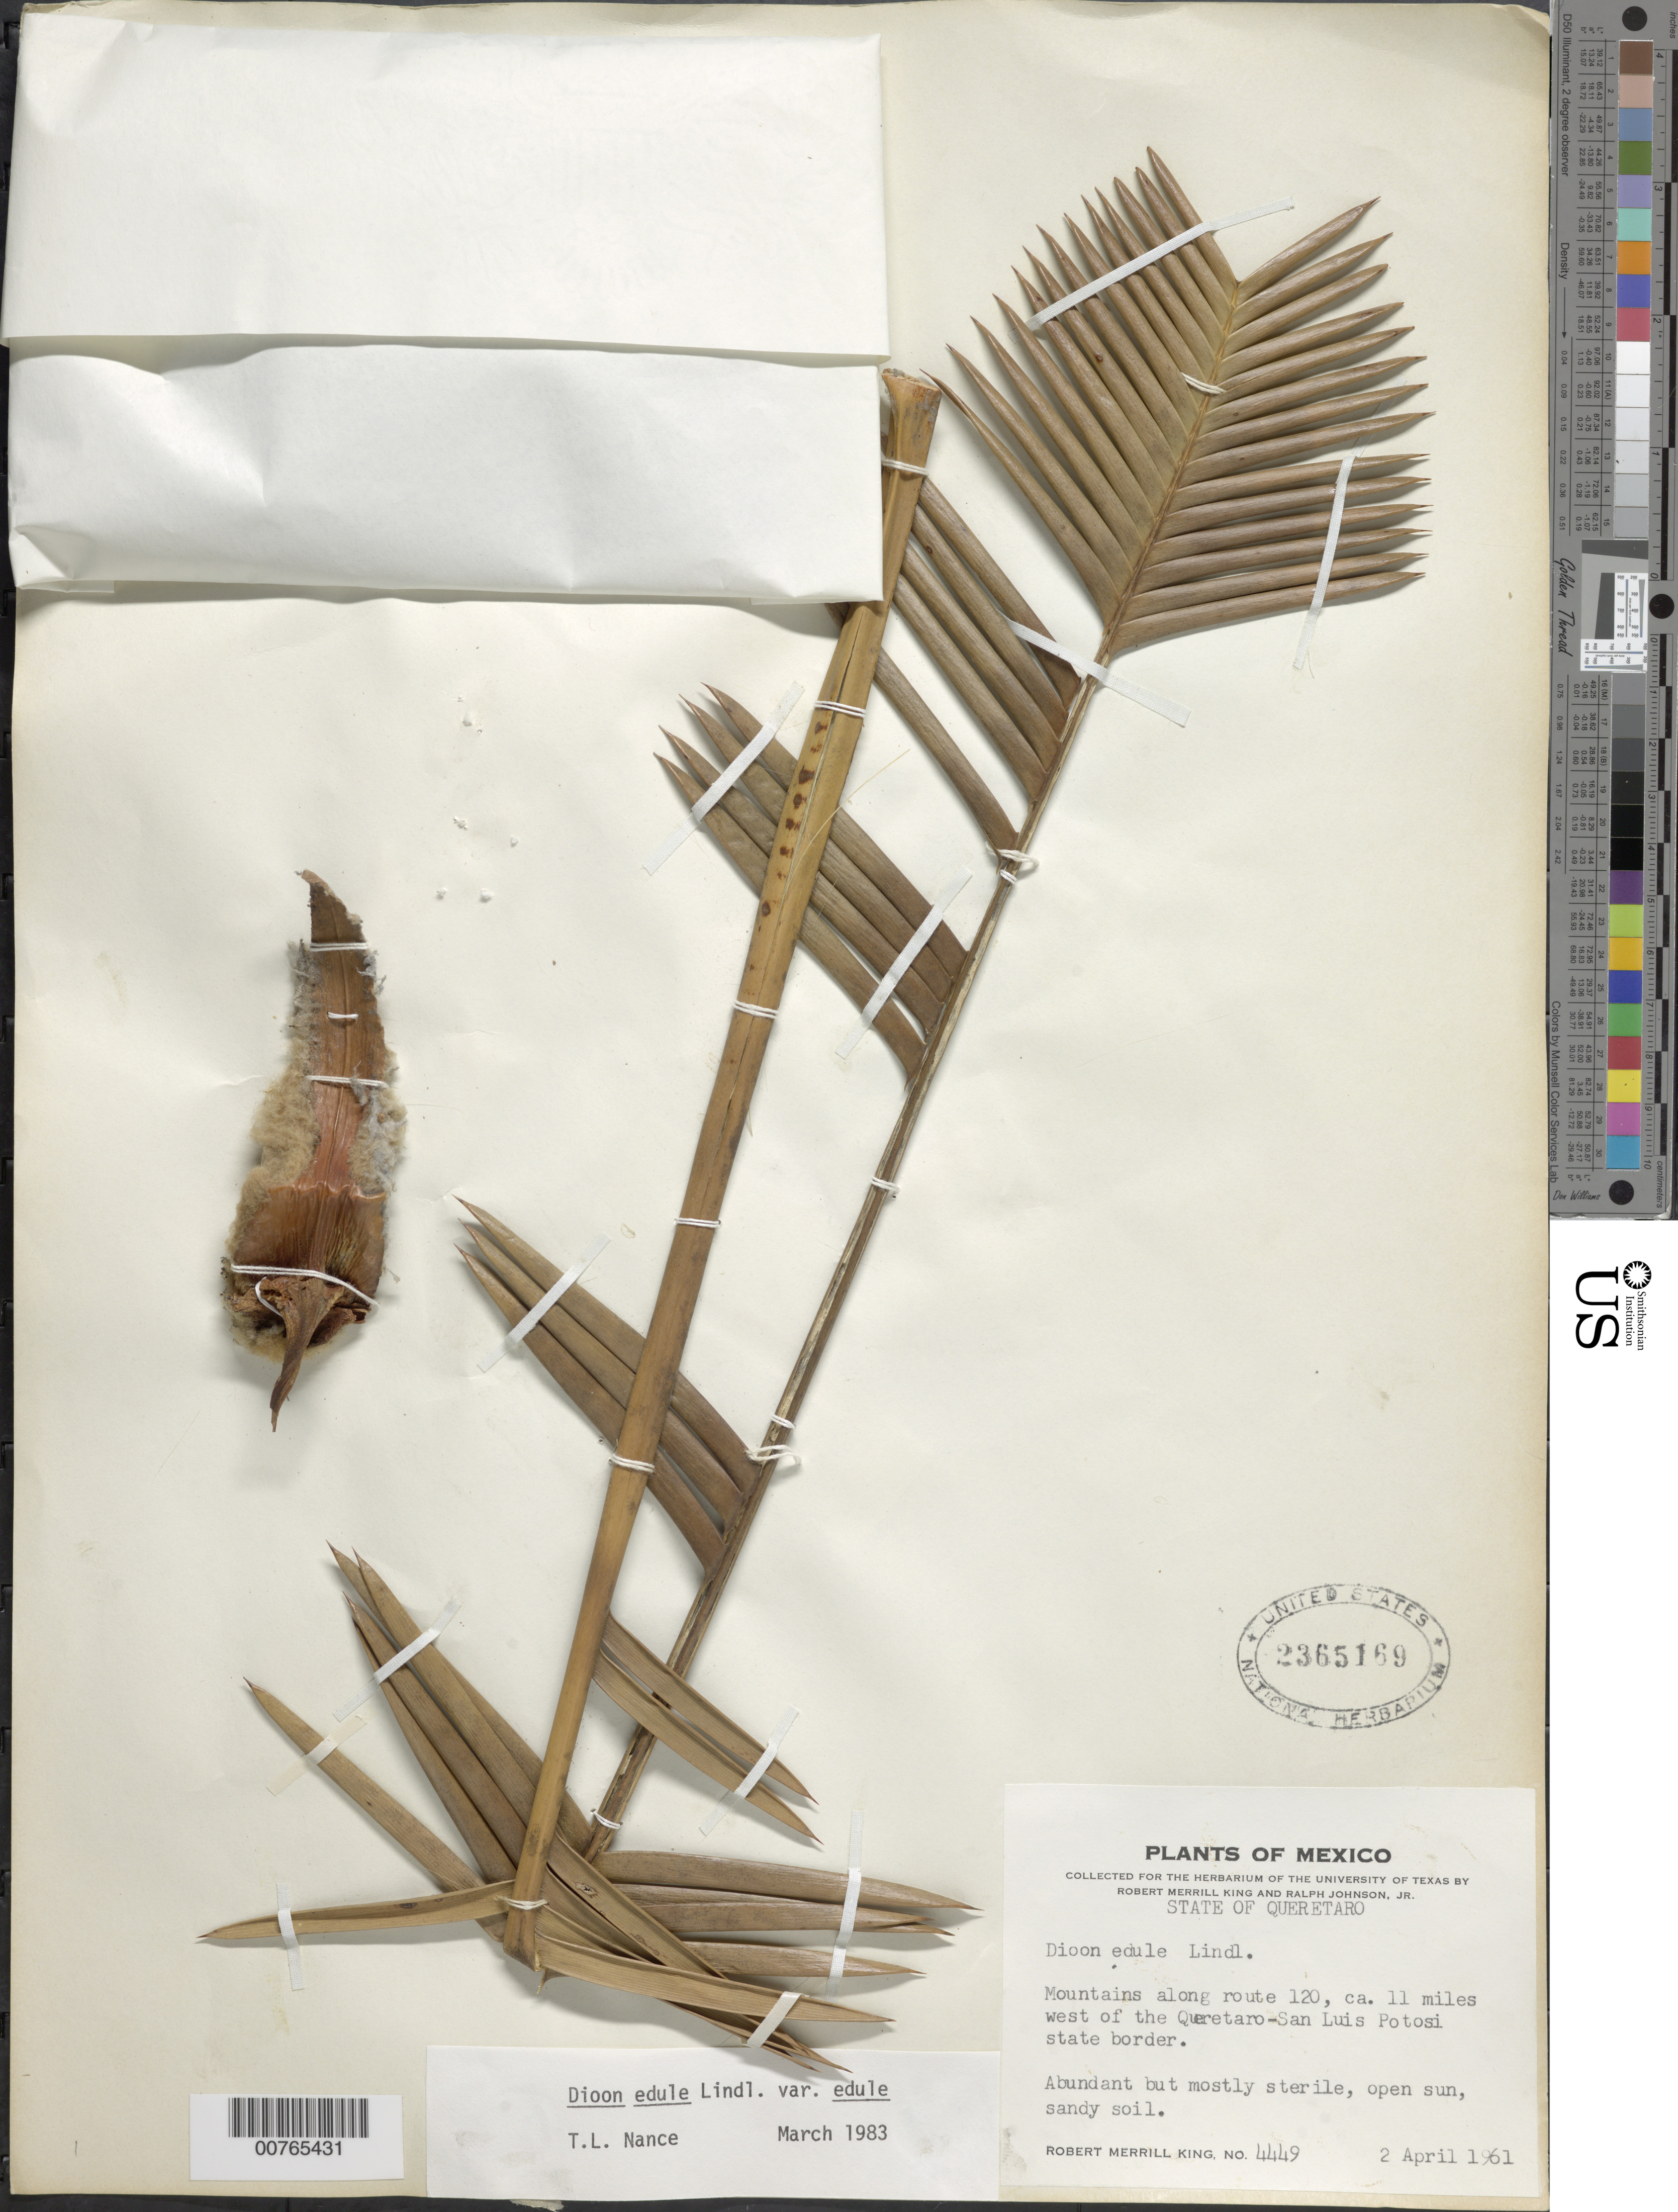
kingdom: Plantae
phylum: Tracheophyta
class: Cycadopsida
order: Cycadales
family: Zamiaceae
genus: Dioon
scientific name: Dioon edule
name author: Lindl.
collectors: R. M. King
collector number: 4449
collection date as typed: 02 Apr 1961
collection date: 1961-04-02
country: Mexico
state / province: Querétaro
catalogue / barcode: US 2365169